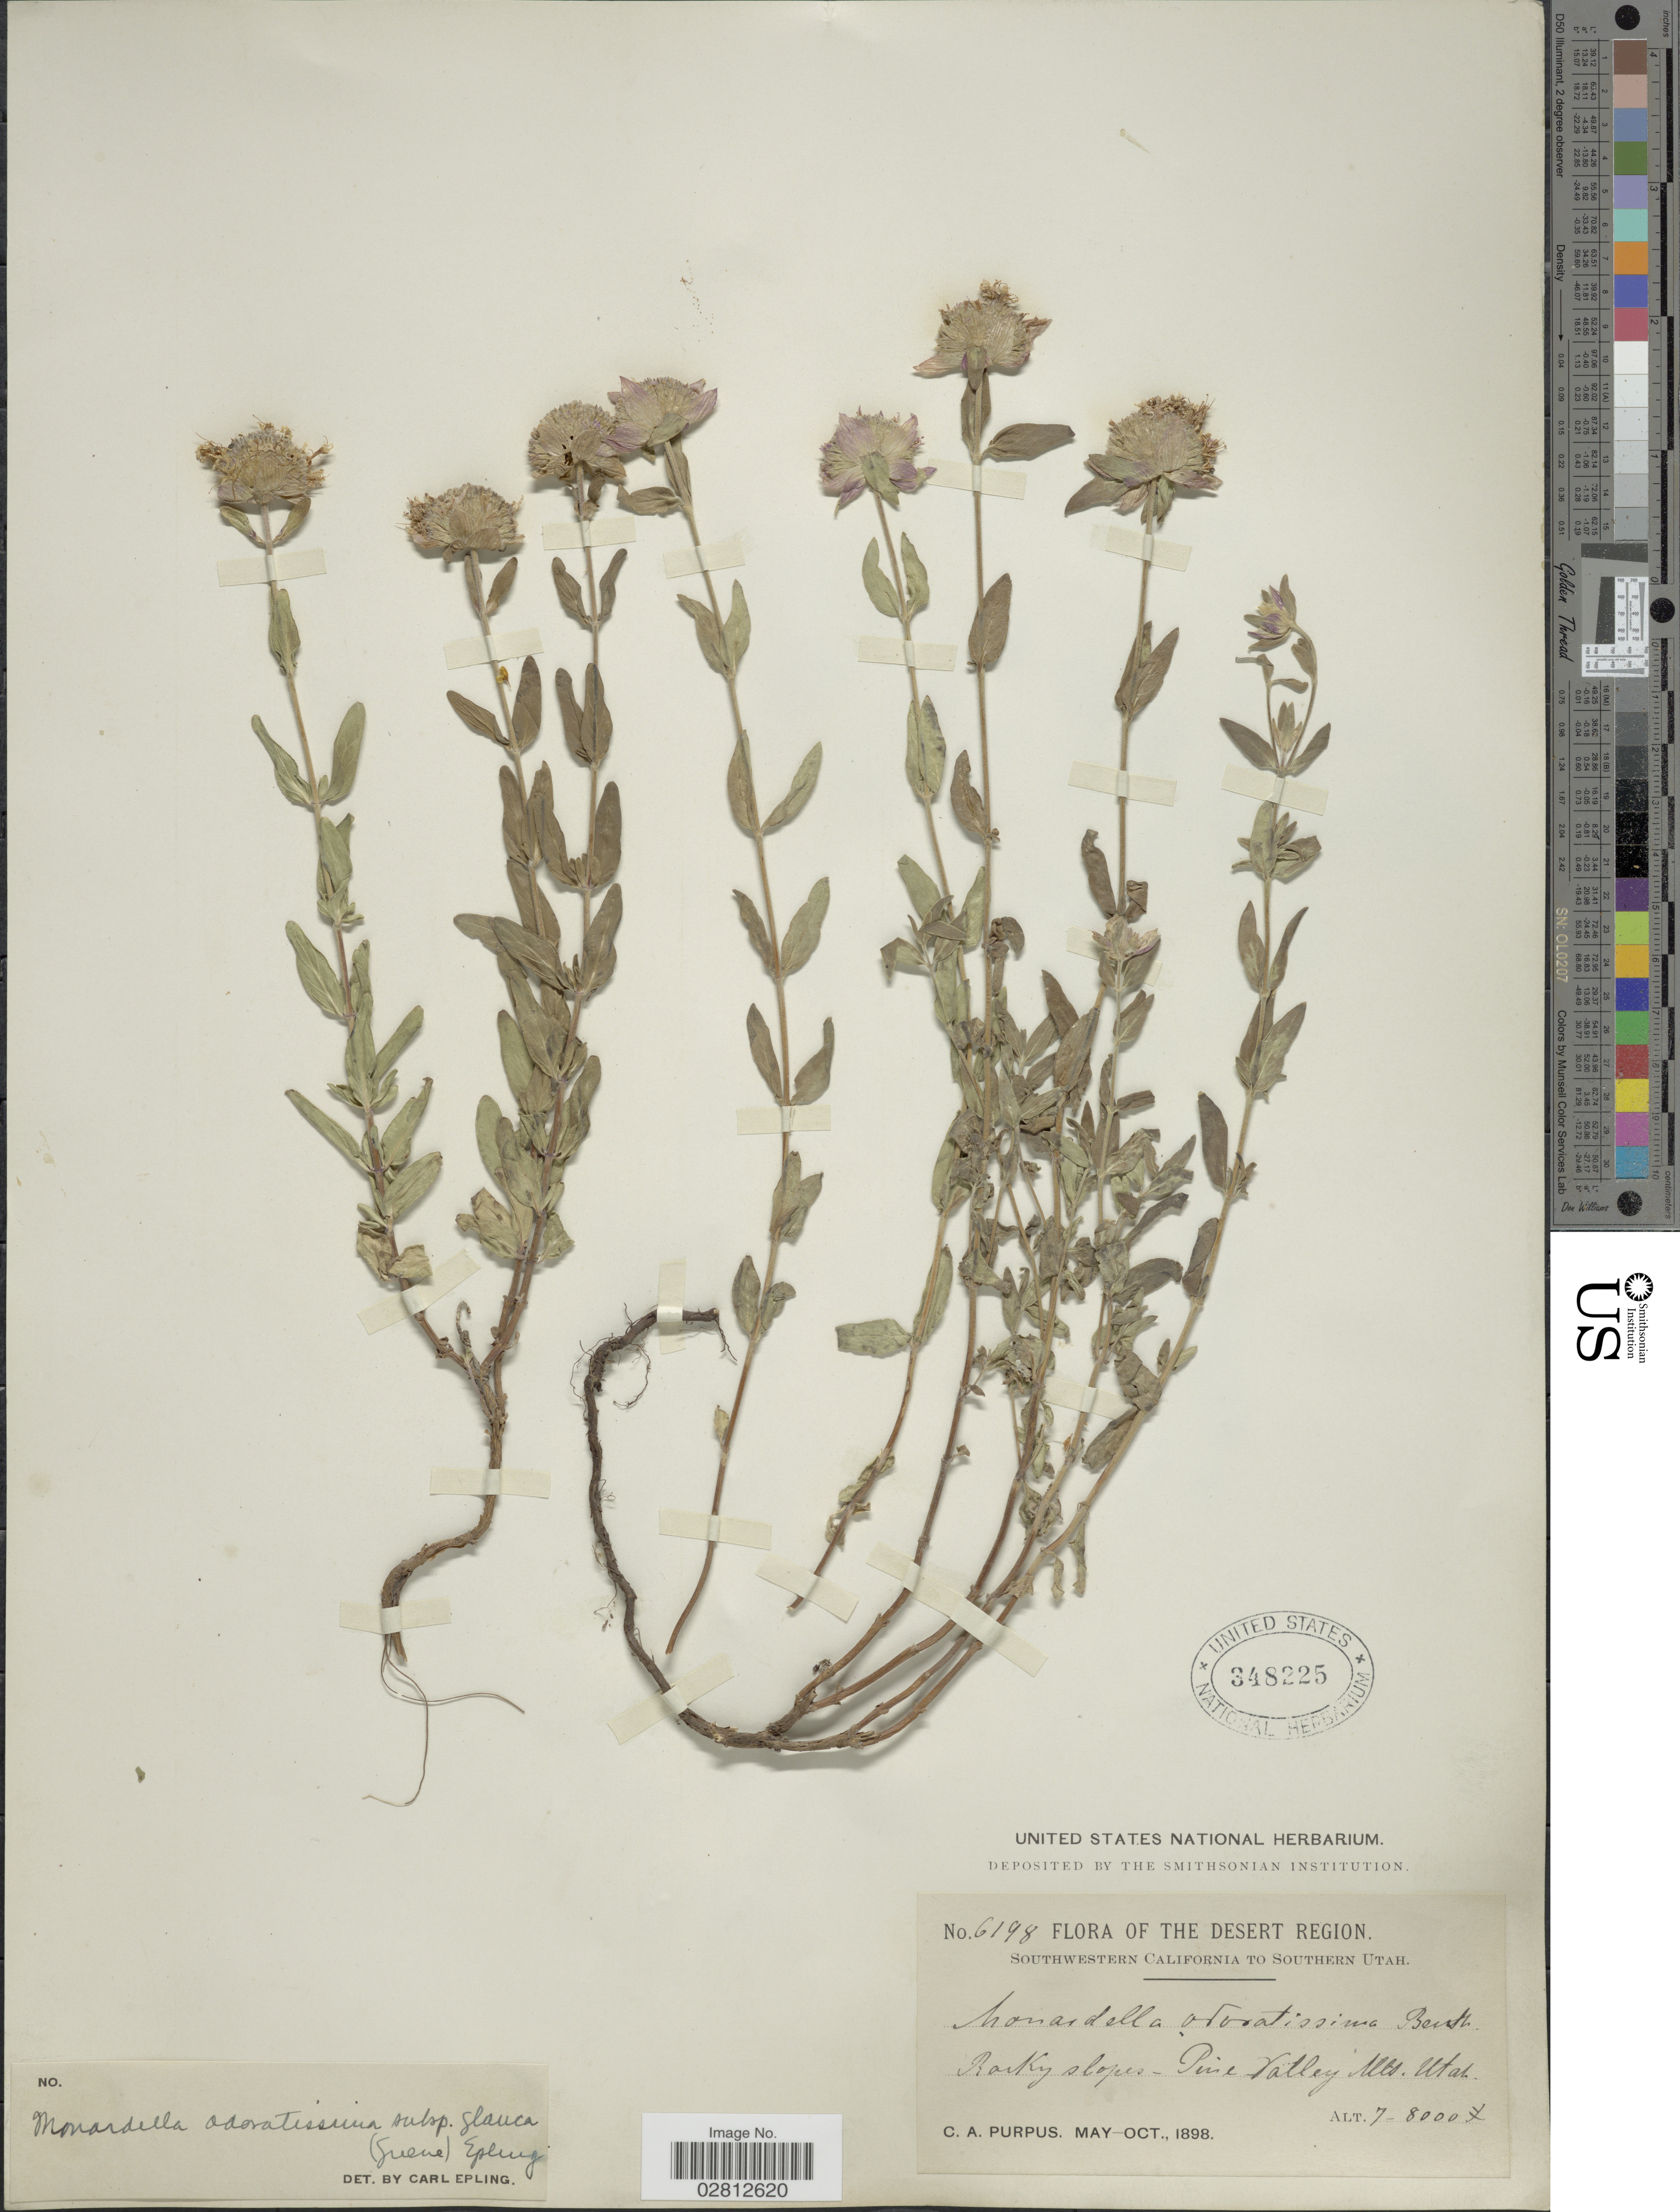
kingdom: Plantae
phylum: Tracheophyta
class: Magnoliopsida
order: Lamiales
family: Lamiaceae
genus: Monardella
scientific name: Monardella odoratissima subsp. glauca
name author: (Greene) Epling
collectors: C. A. Purpus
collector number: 6198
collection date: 1898-05/1898-10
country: United States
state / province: Utah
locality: The Desert Region, Southern Utah, Pine Valley Mts.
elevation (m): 2134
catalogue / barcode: US 348225